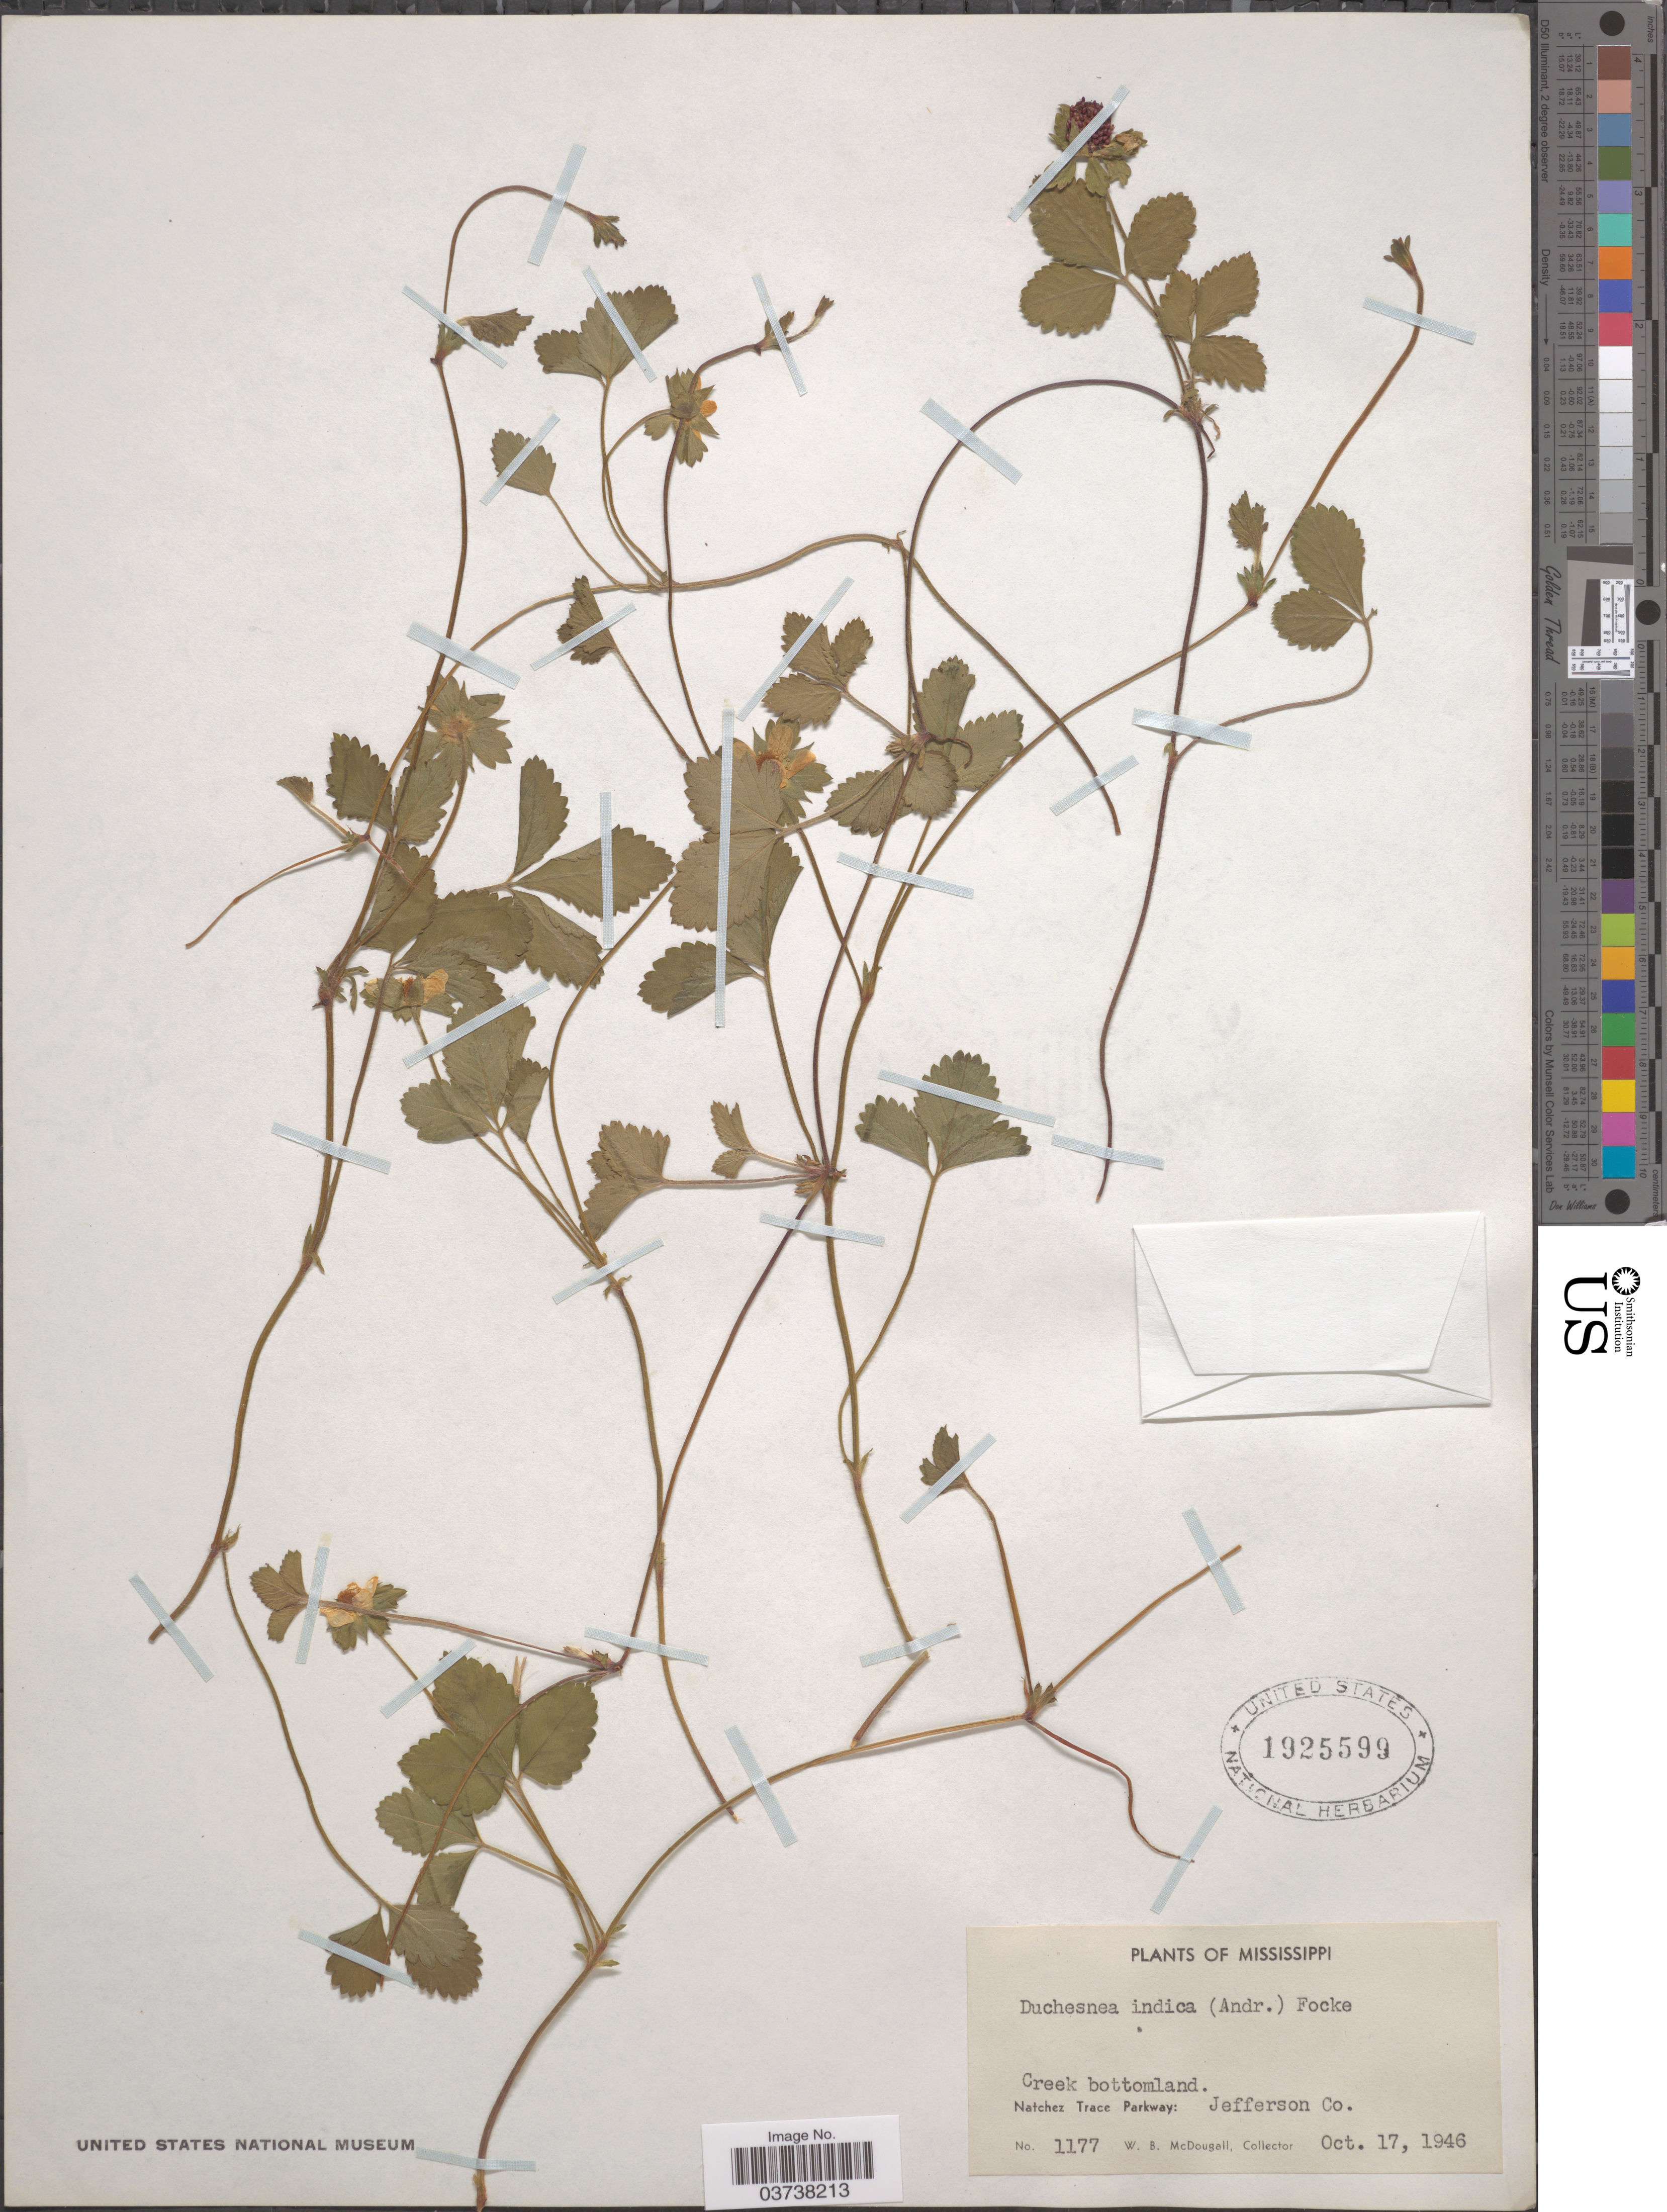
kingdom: Plantae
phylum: Tracheophyta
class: Magnoliopsida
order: Rosales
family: Rosaceae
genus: Potentilla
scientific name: Potentilla indica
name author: (Andrews) Th. Wolf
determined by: Strong, Mark T., (BOT), Smithsonian Institution - National Museum of Natural History (UNITED STATES)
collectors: W. B. McDougall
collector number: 1177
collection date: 1946-10-17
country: United States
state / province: Mississippi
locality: Creek bottomland. Natchez Trace Parkway: Jefferson Co.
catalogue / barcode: US 1925599